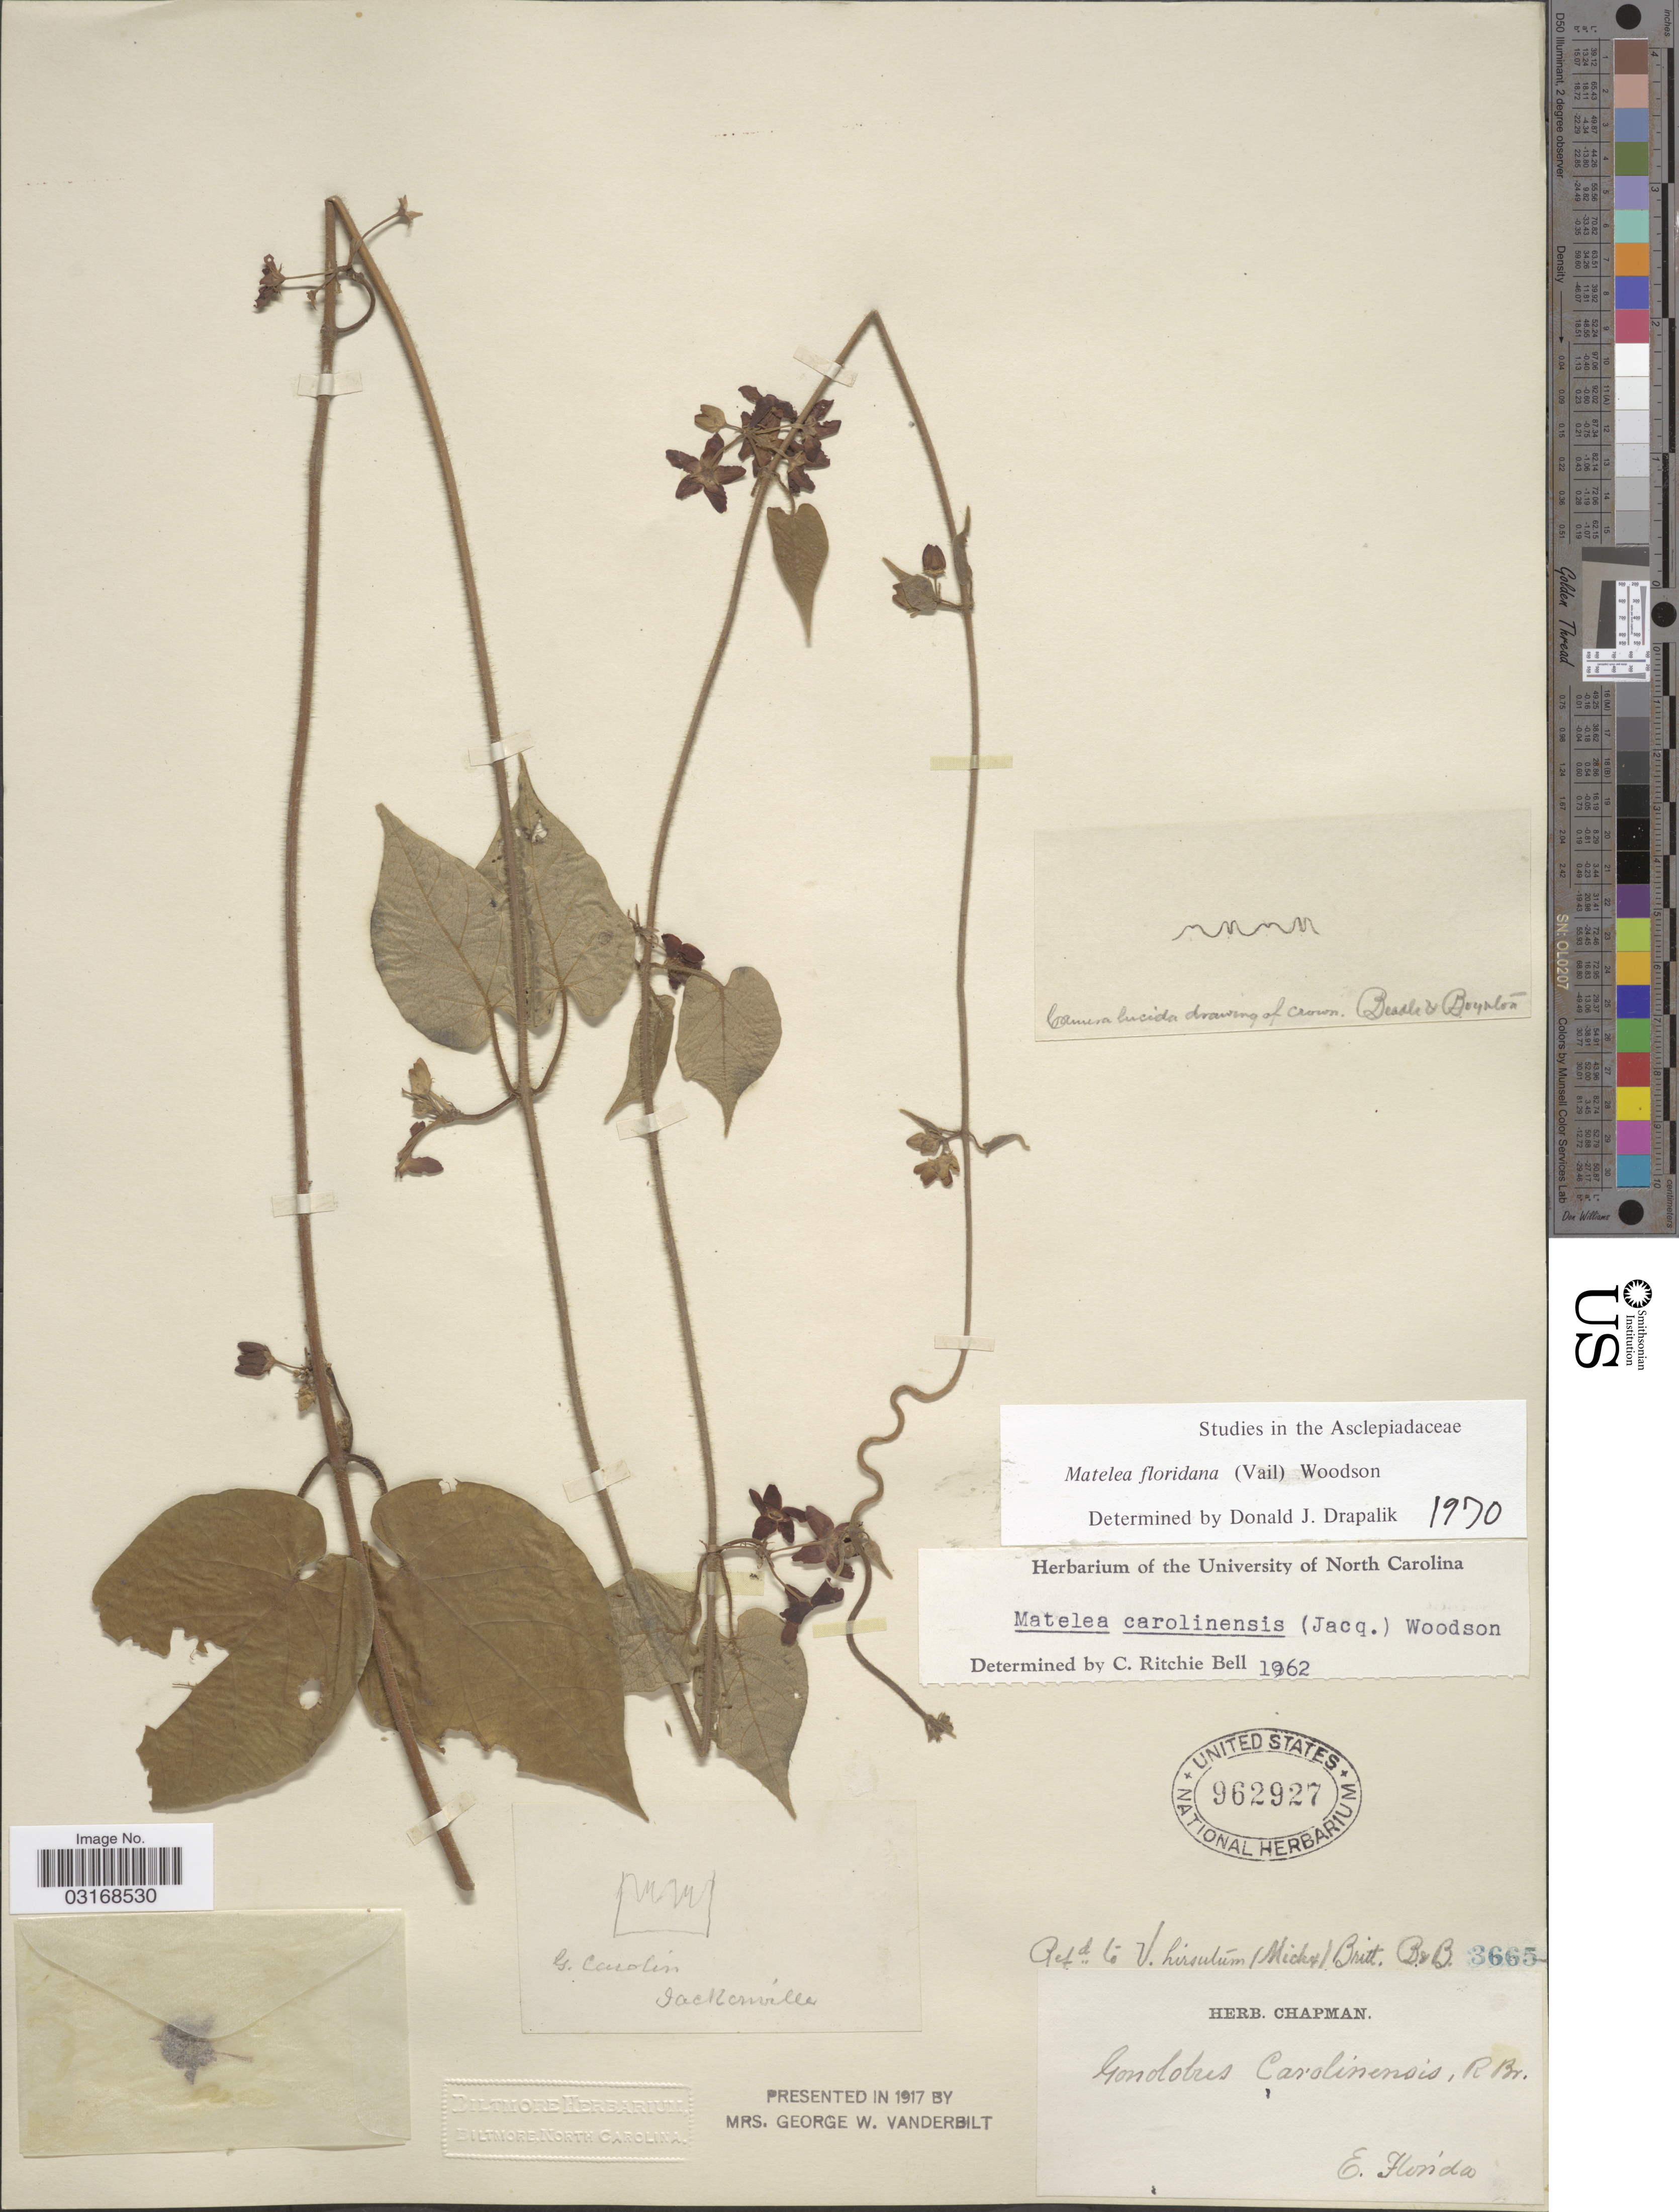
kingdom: Plantae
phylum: Tracheophyta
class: Magnoliopsida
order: Gentianales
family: Apocynaceae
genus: Matelea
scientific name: Matelea floridana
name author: (Vail) Woodson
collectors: ex herb. Chapman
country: United States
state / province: Florida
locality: E. Florida. Jacksonville.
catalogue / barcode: US 962927